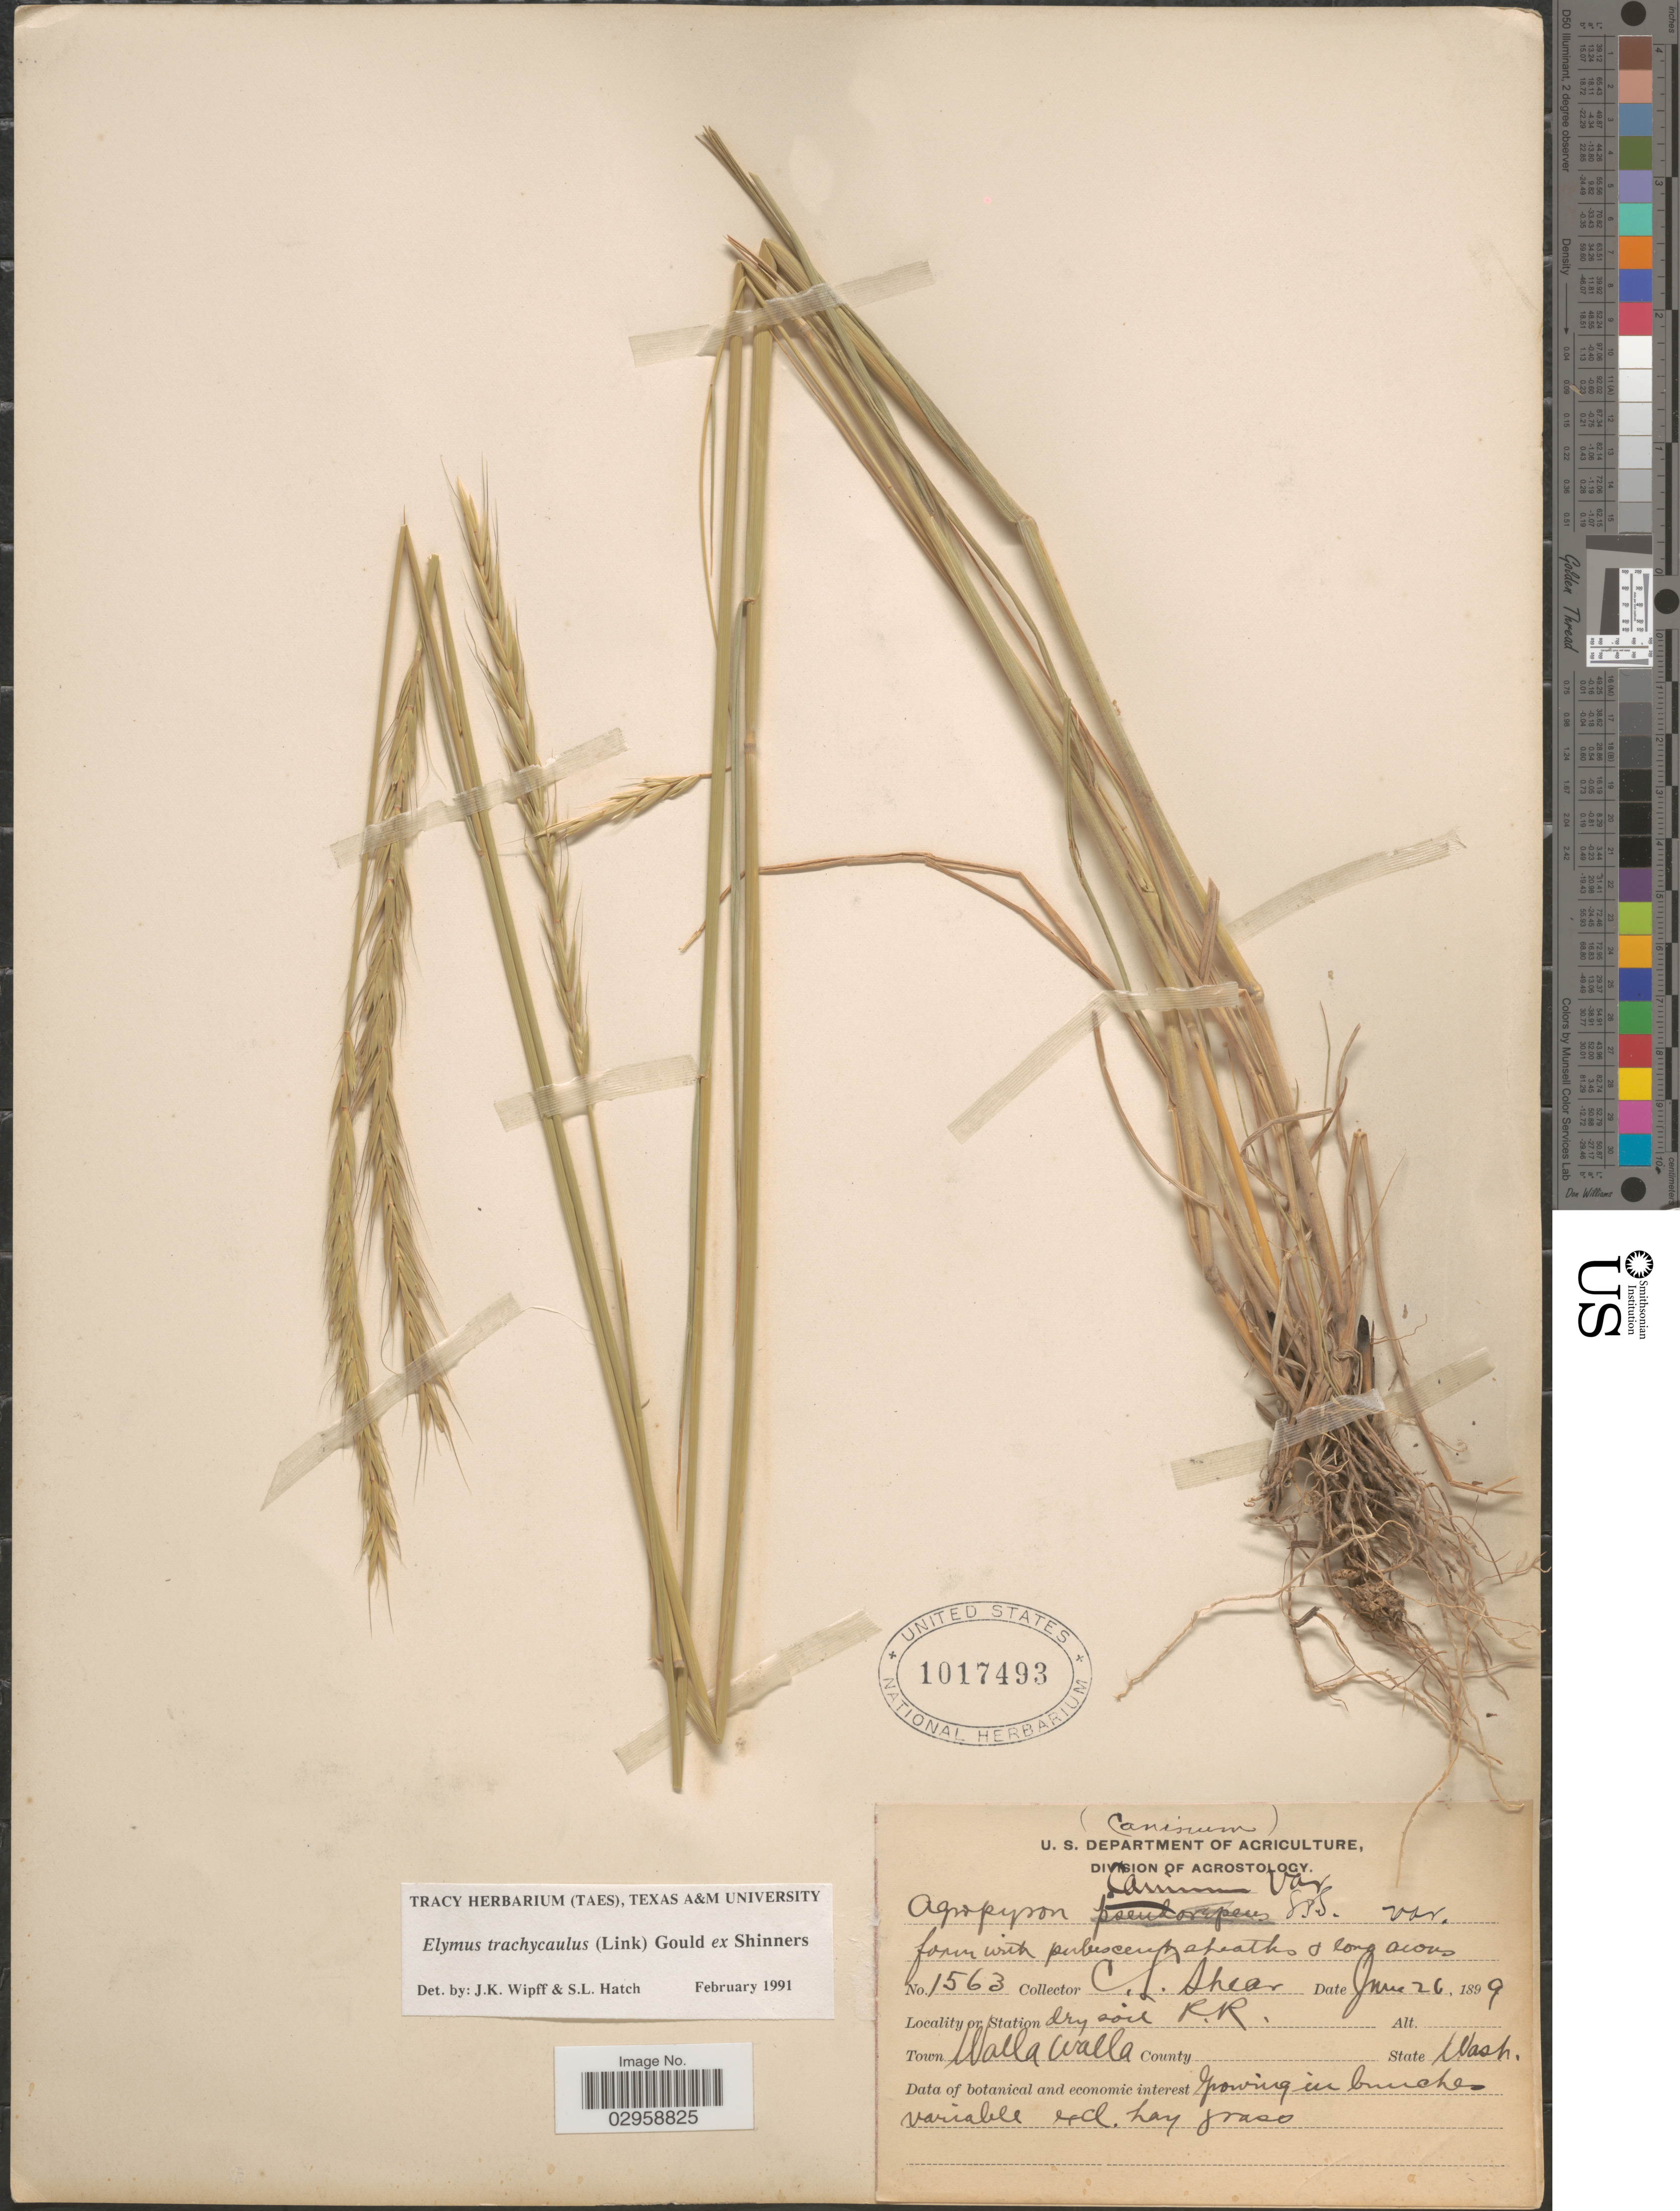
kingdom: Plantae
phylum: Tracheophyta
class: Liliopsida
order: Poales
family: Poaceae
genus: Elymus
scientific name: Elymus trachycaulus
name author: (Link) Gould ex Shinners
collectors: C. L. Shear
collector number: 1563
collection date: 1899-06-26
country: United States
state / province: Washington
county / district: Walla Walla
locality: Town Walla Walla.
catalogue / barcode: US 1017493